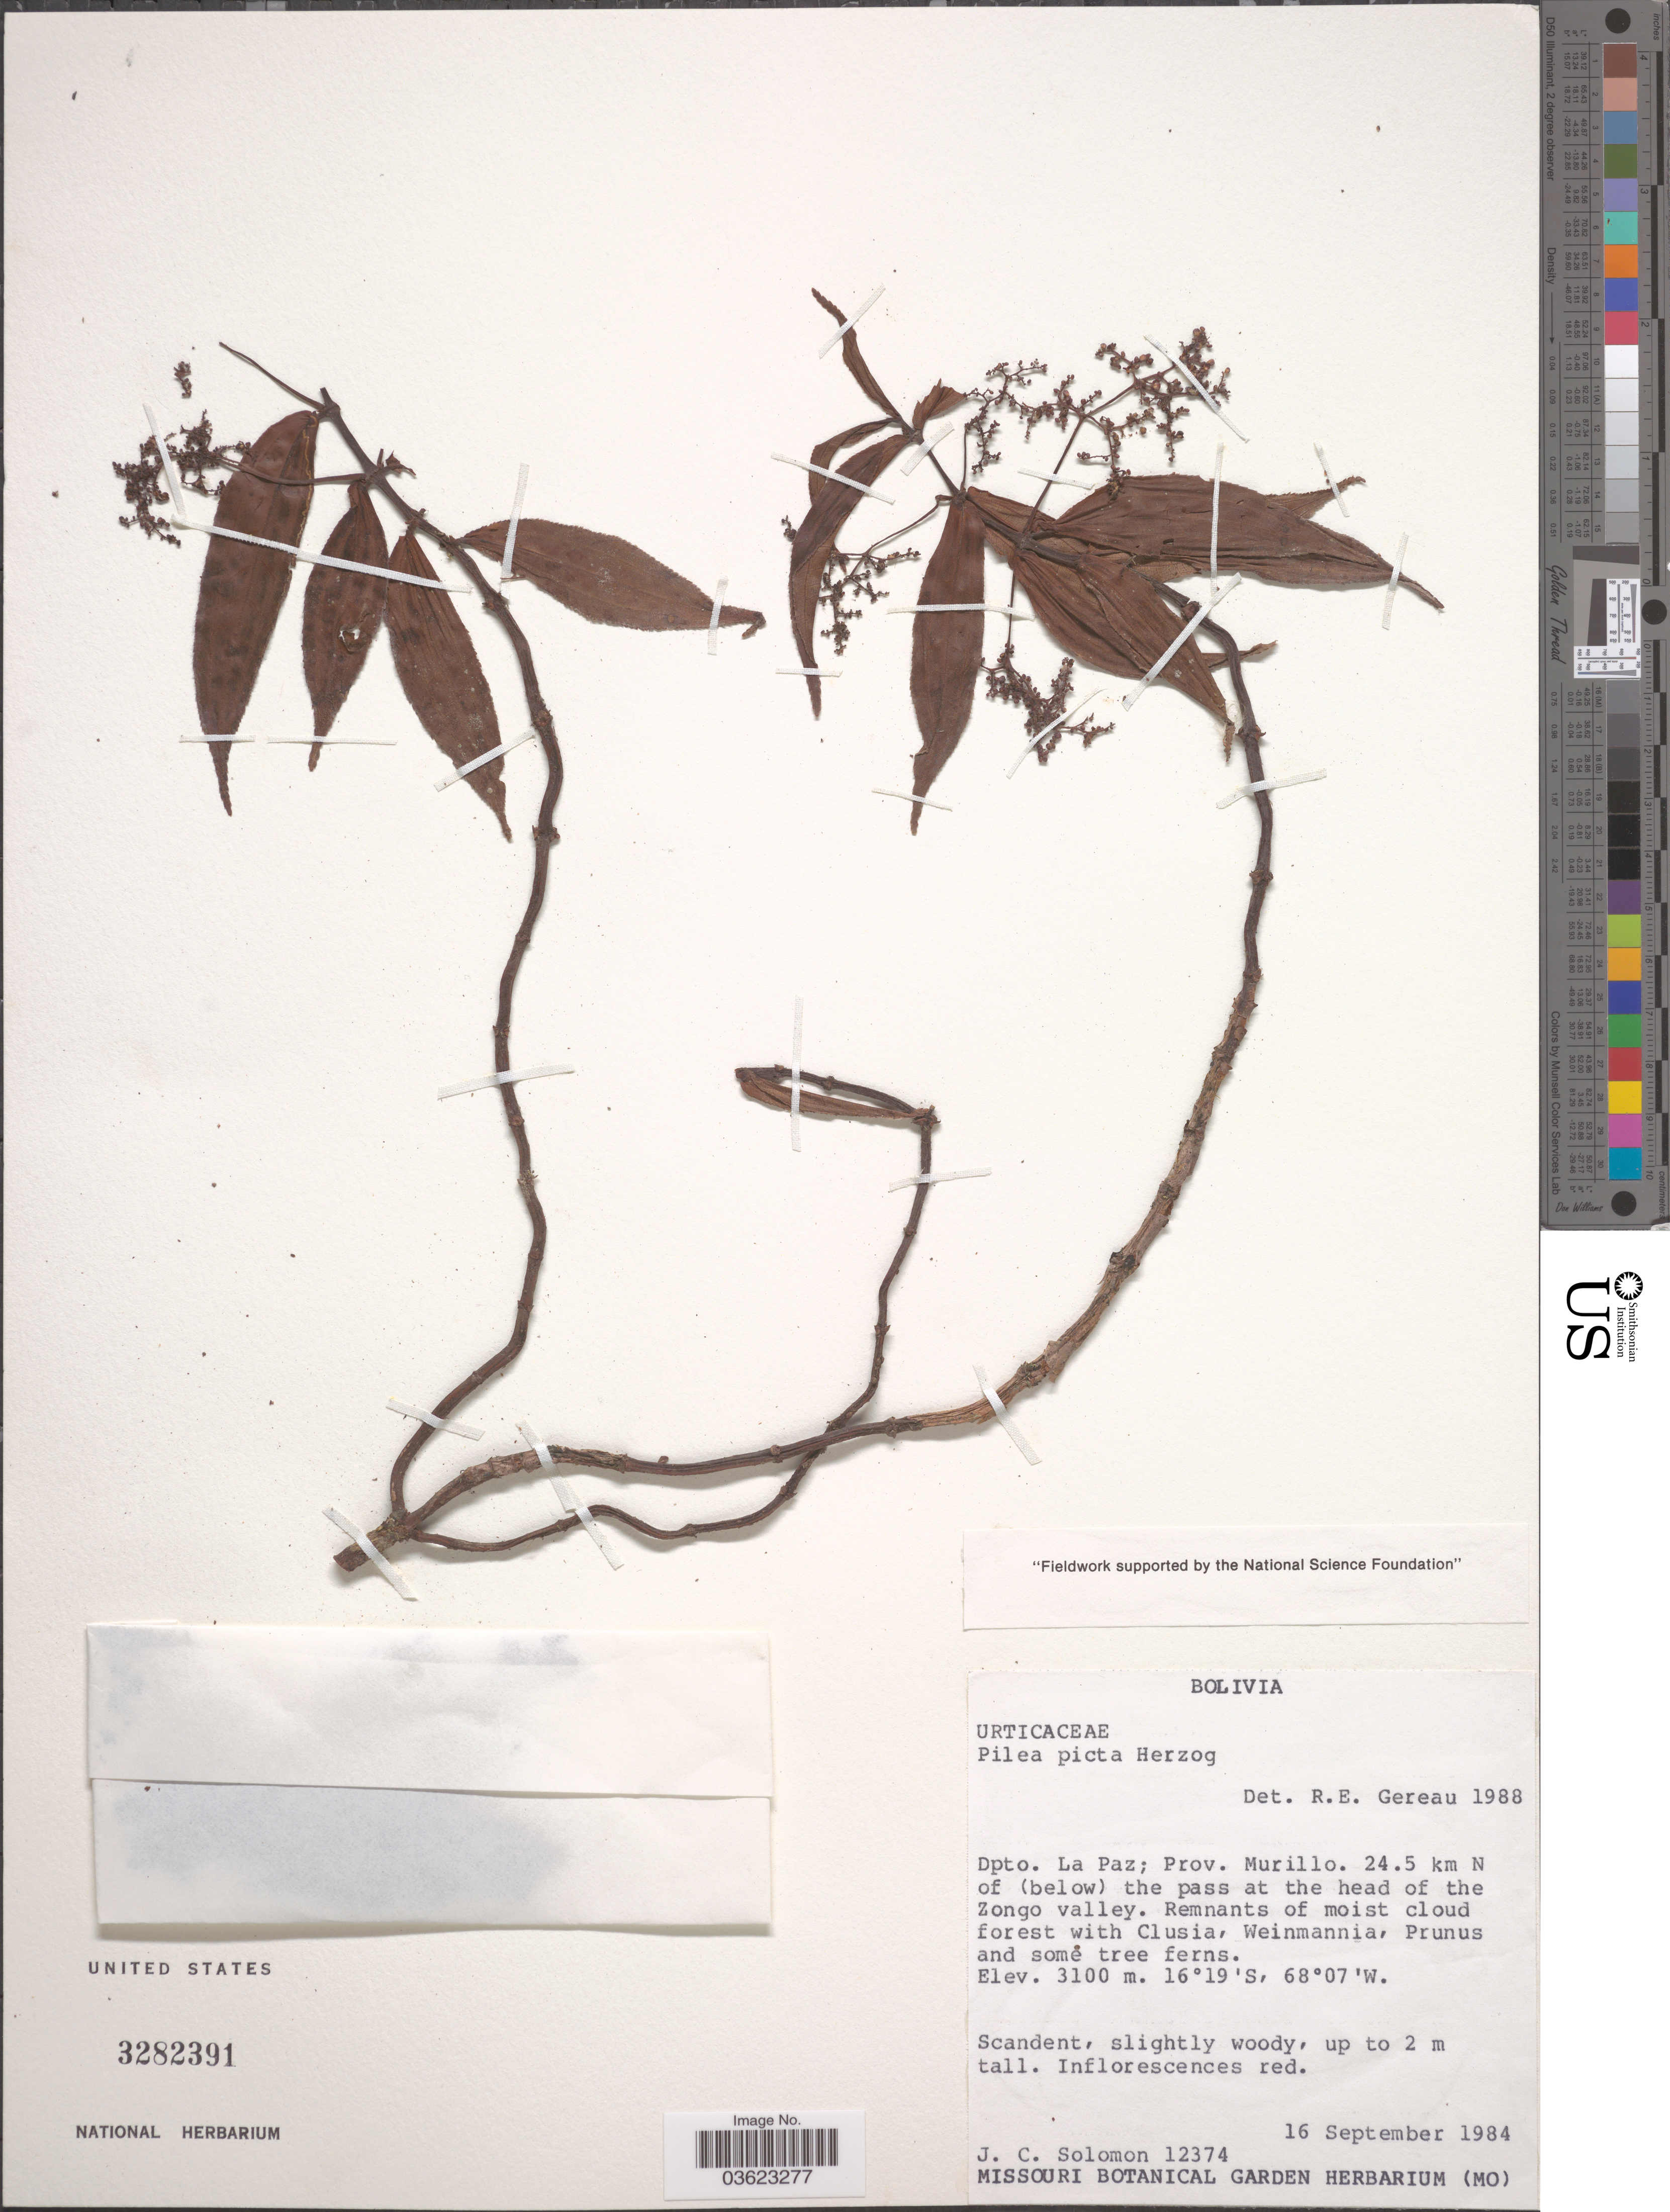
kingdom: Plantae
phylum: Tracheophyta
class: Magnoliopsida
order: Rosales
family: Urticaceae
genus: Pilea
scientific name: Pilea picta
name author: Herzog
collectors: J. C. Solomon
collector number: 12374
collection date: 1984-09-16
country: Bolivia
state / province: La Paz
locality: Dpto. La Paz: Prov. Murillo. 24.5 km N of (below) the pass at the head of the Zongo valley.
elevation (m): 3100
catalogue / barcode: US 3282391